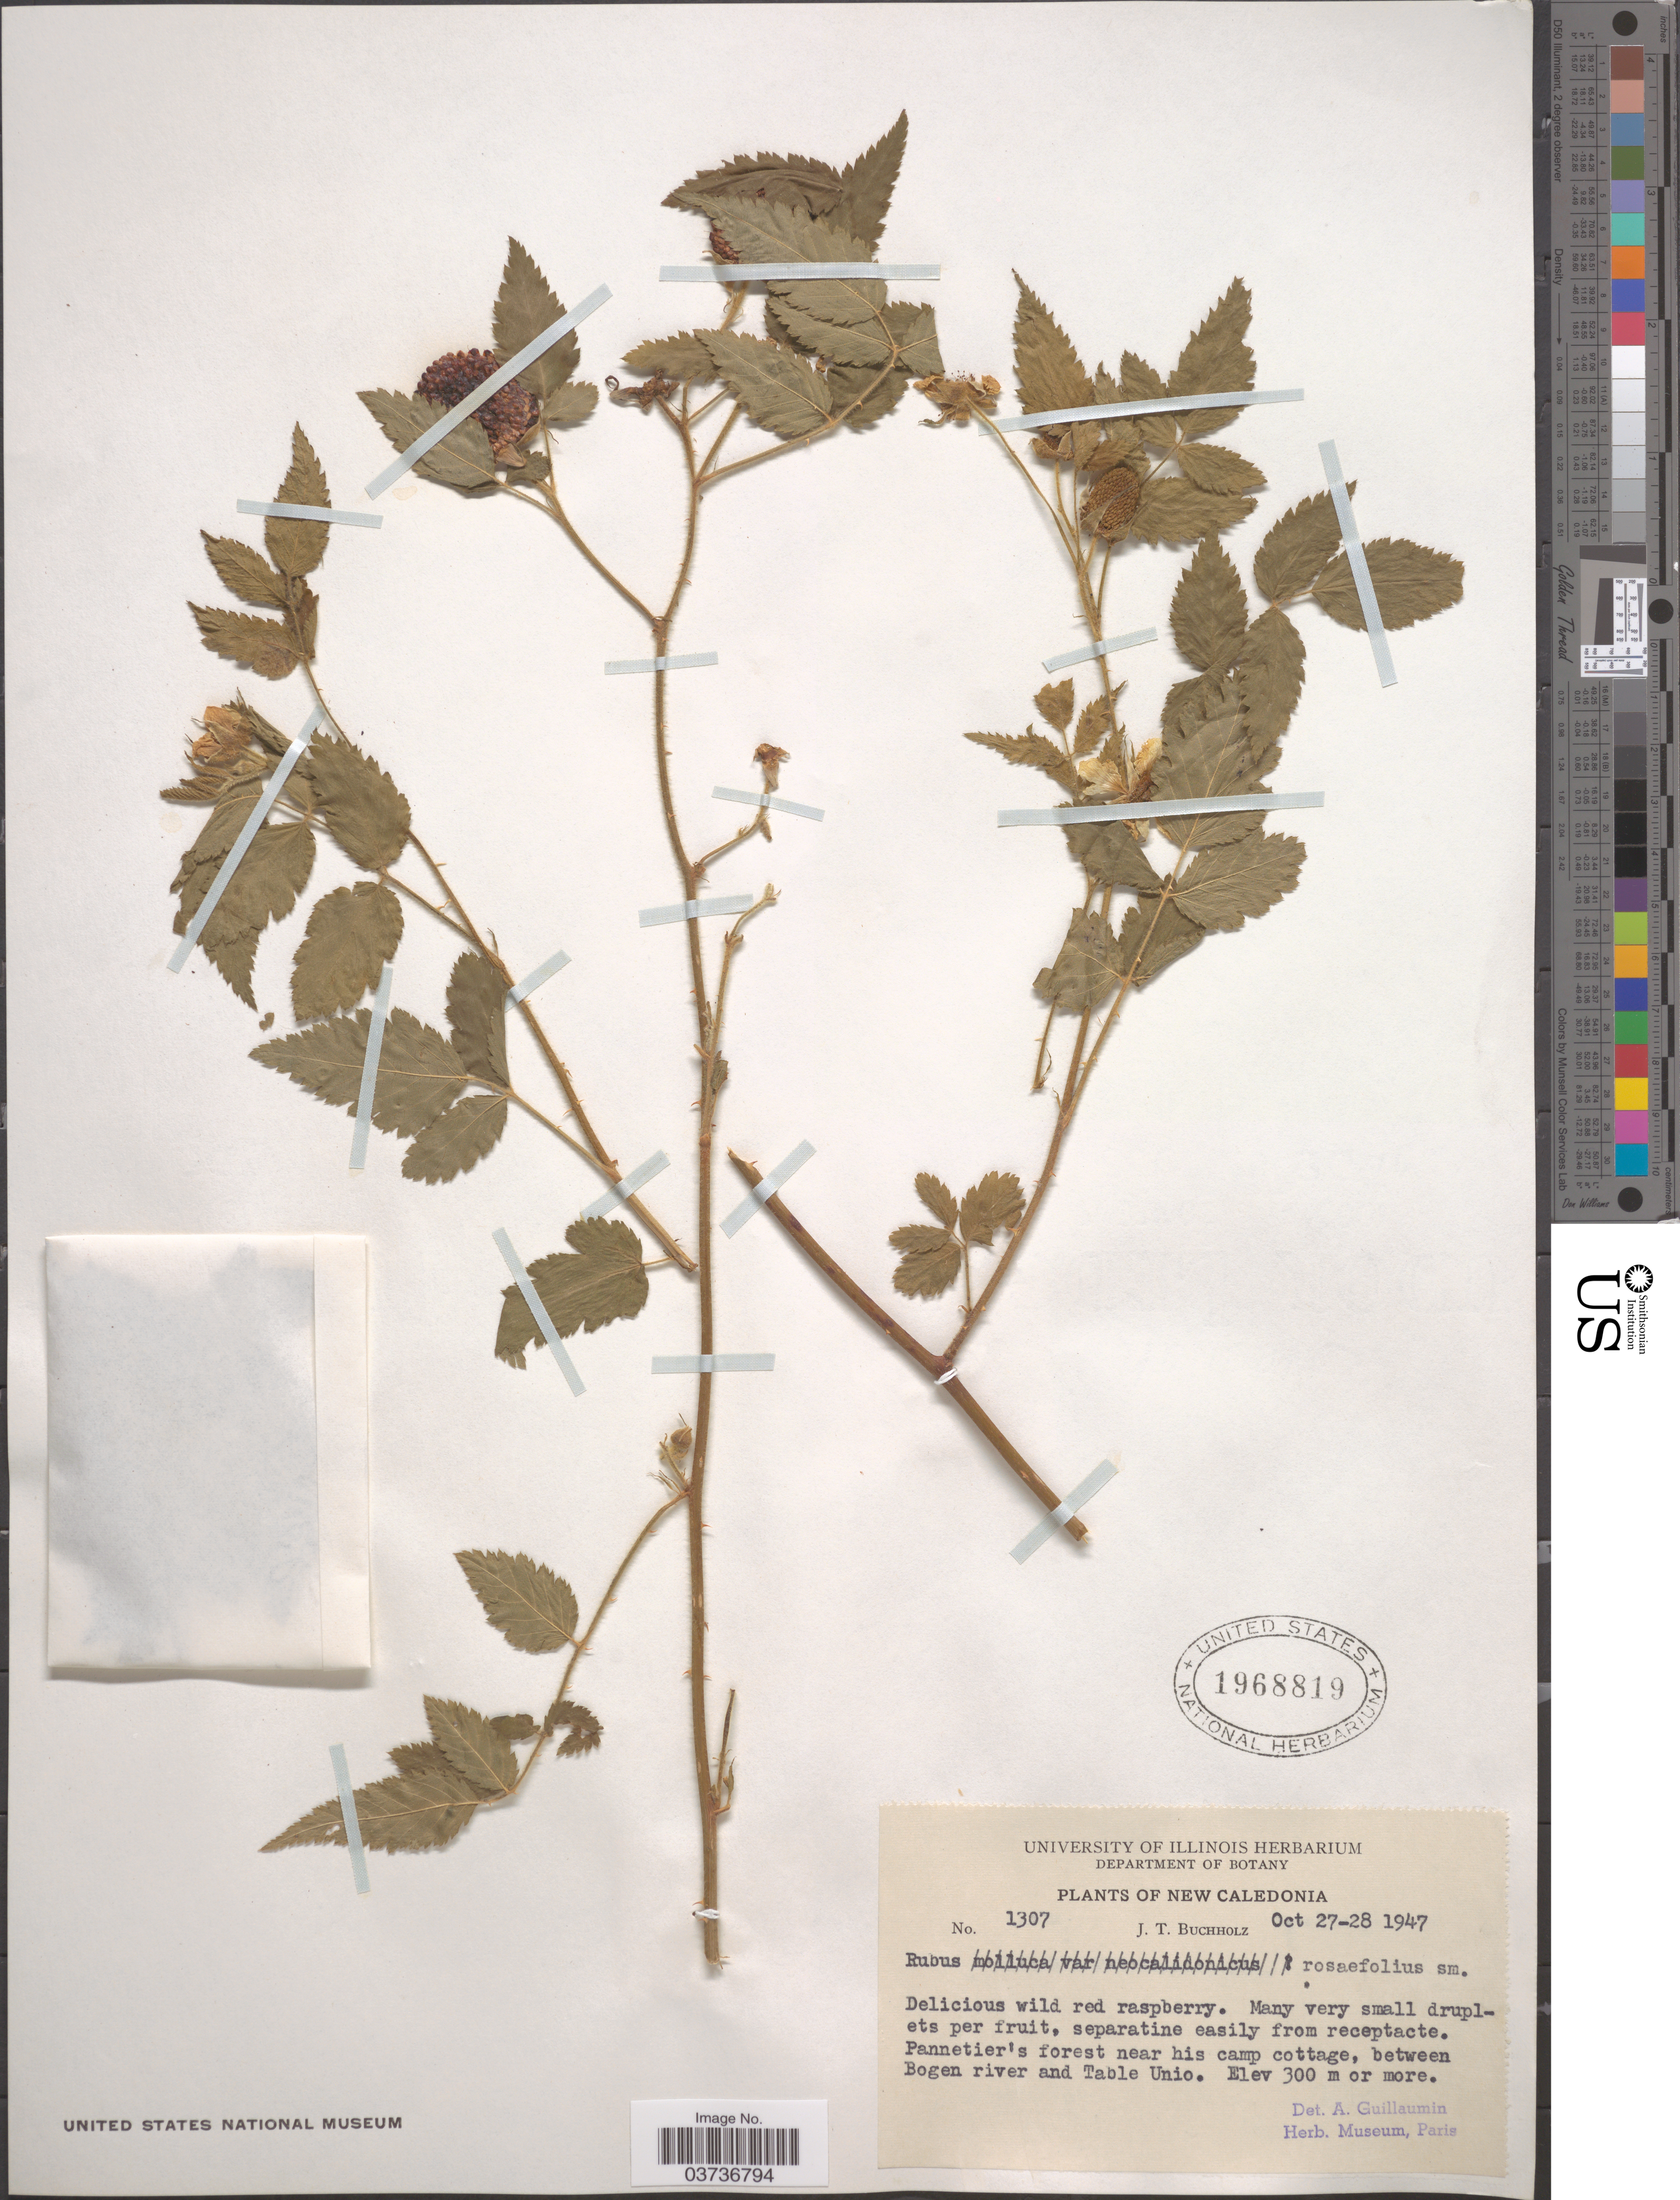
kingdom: Plantae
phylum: Tracheophyta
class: Magnoliopsida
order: Rosales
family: Rosaceae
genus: Rubus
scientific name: Rubus rosaefolius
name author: Sm.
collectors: J. T. Buchholz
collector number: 1307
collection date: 1947-10-27/1947-10-28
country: New Caledonia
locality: Pannetier's forest near his camp cottage, between Bogen river and Table Unio.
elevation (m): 300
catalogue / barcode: US 1968819